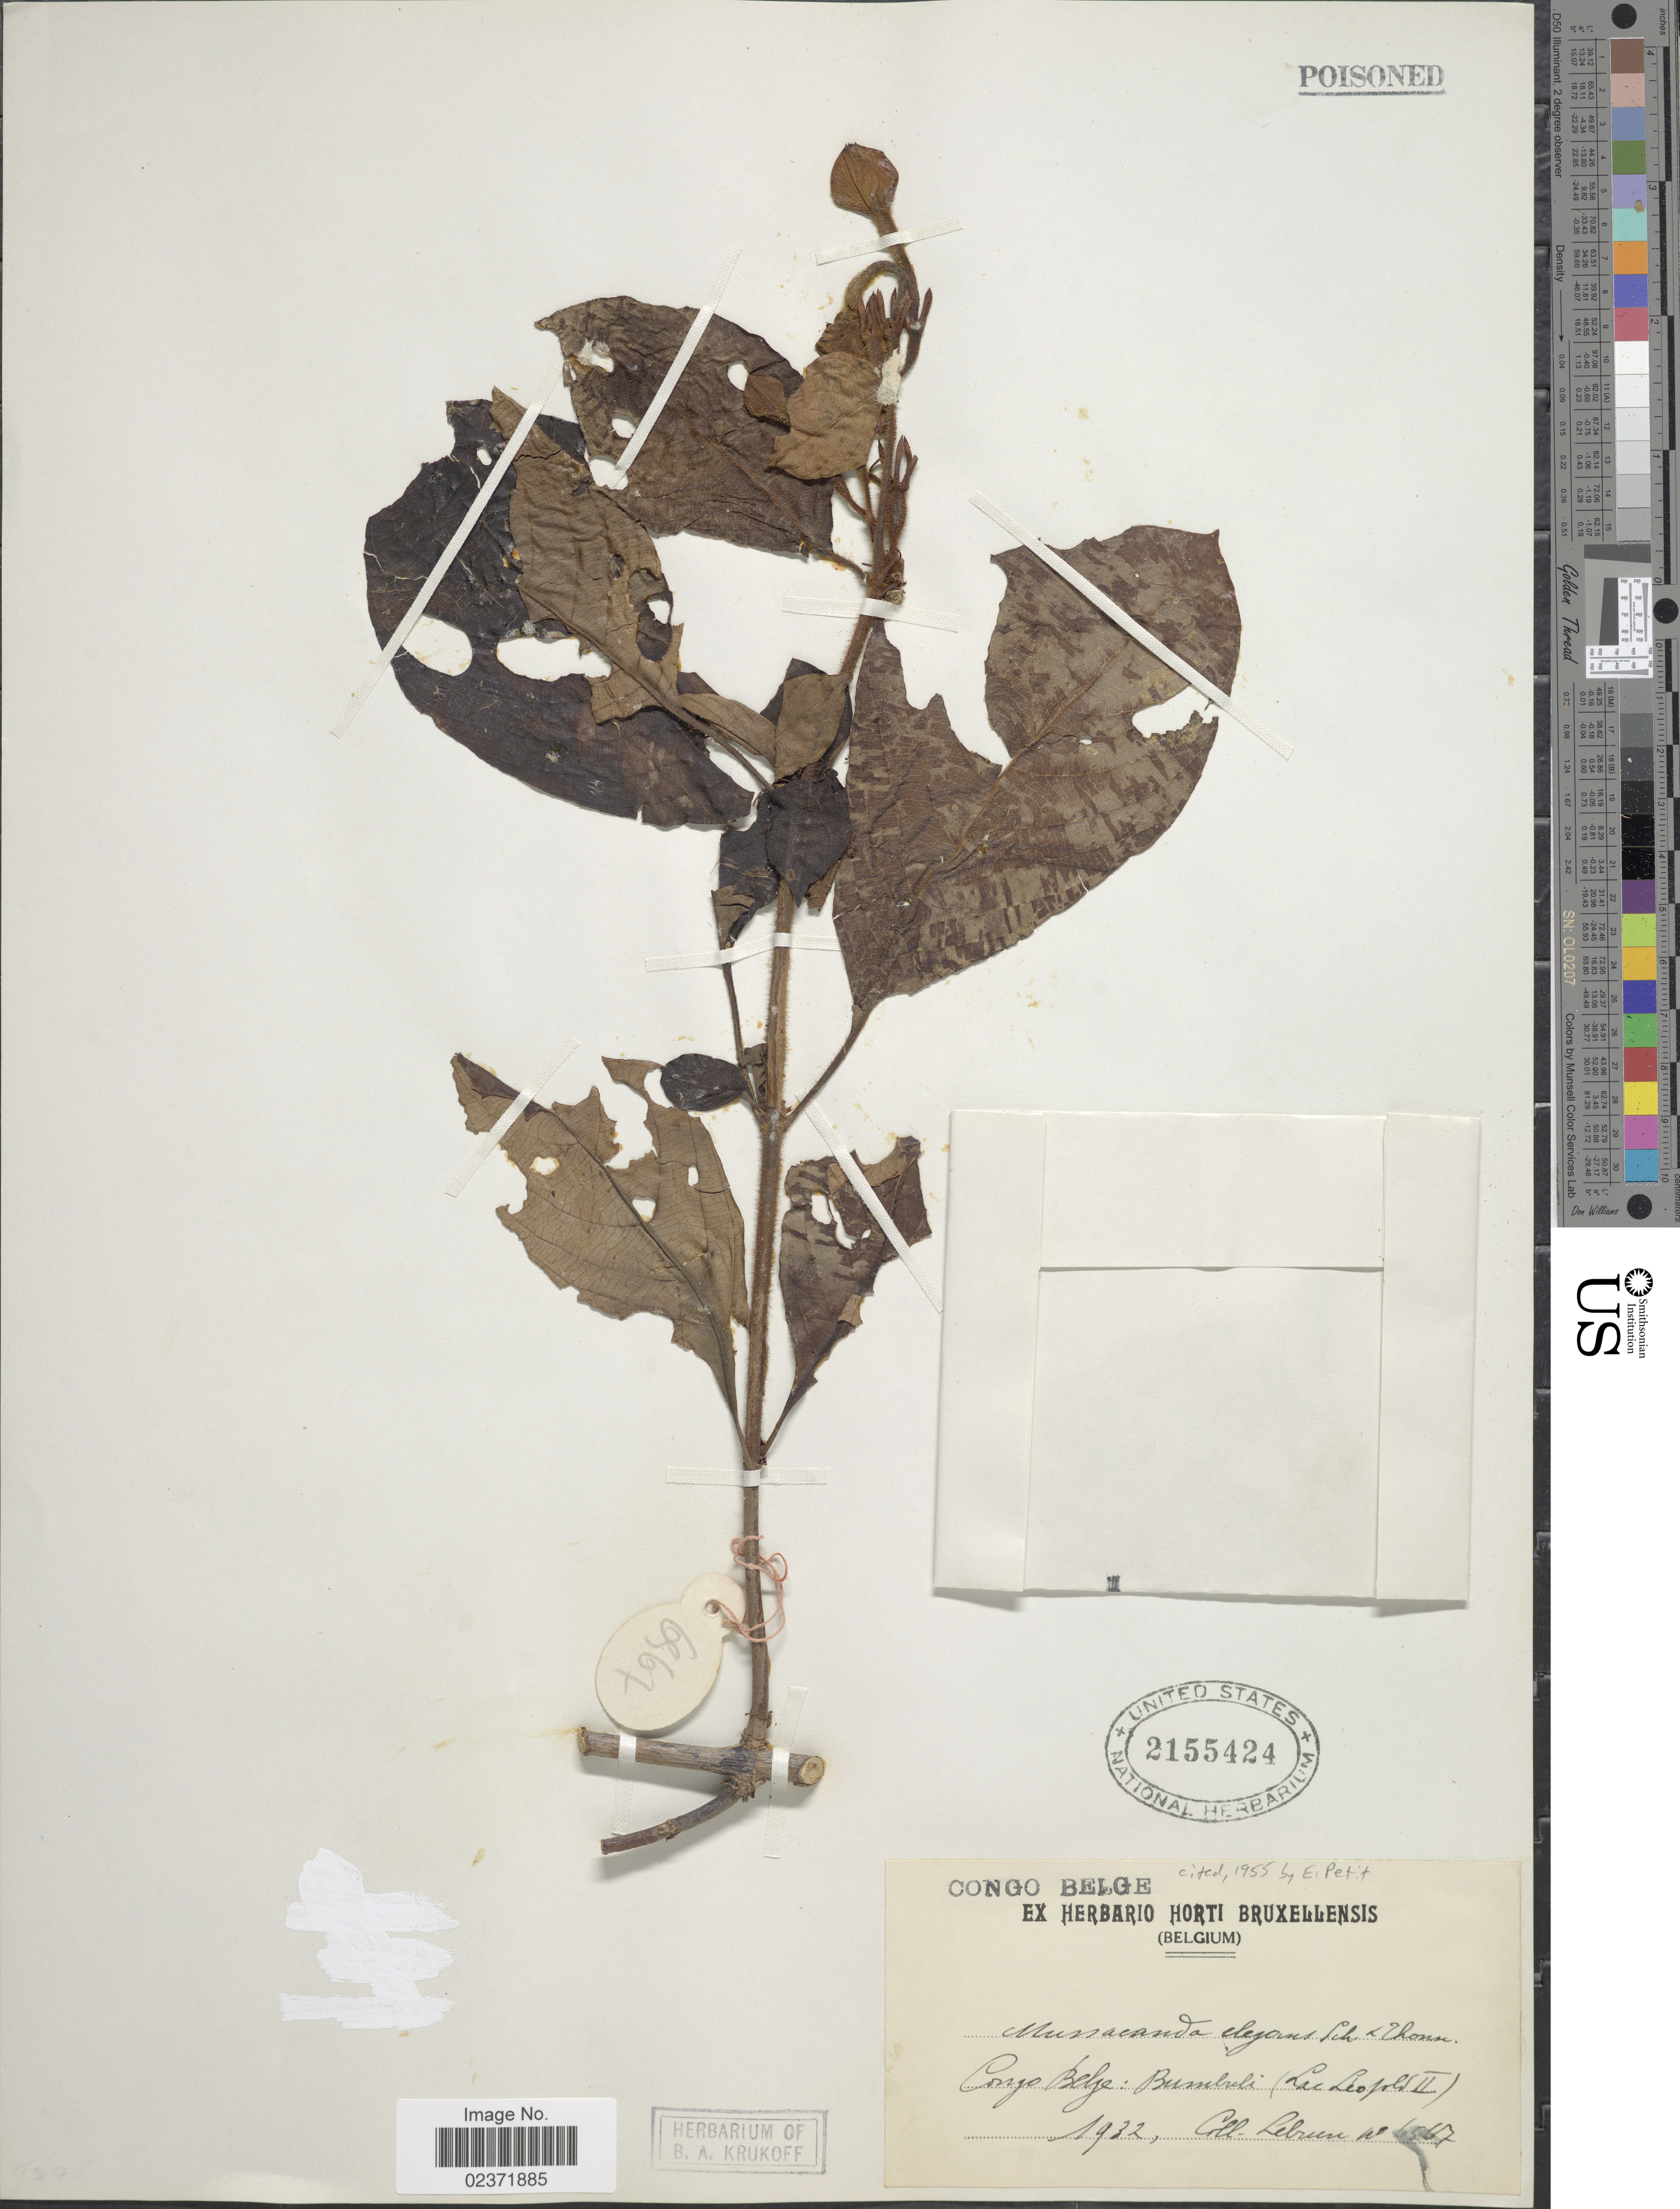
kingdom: Plantae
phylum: Tracheophyta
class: Magnoliopsida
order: Gentianales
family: Rubiaceae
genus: Mussaenda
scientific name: Mussaenda elegans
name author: Schumach. & Thonn.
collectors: J.A. Lebrun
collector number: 6567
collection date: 1932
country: Congo, Democratic Republic of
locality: Congo Belge: Bumbuli (Lac Leopold II)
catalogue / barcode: US 2155424